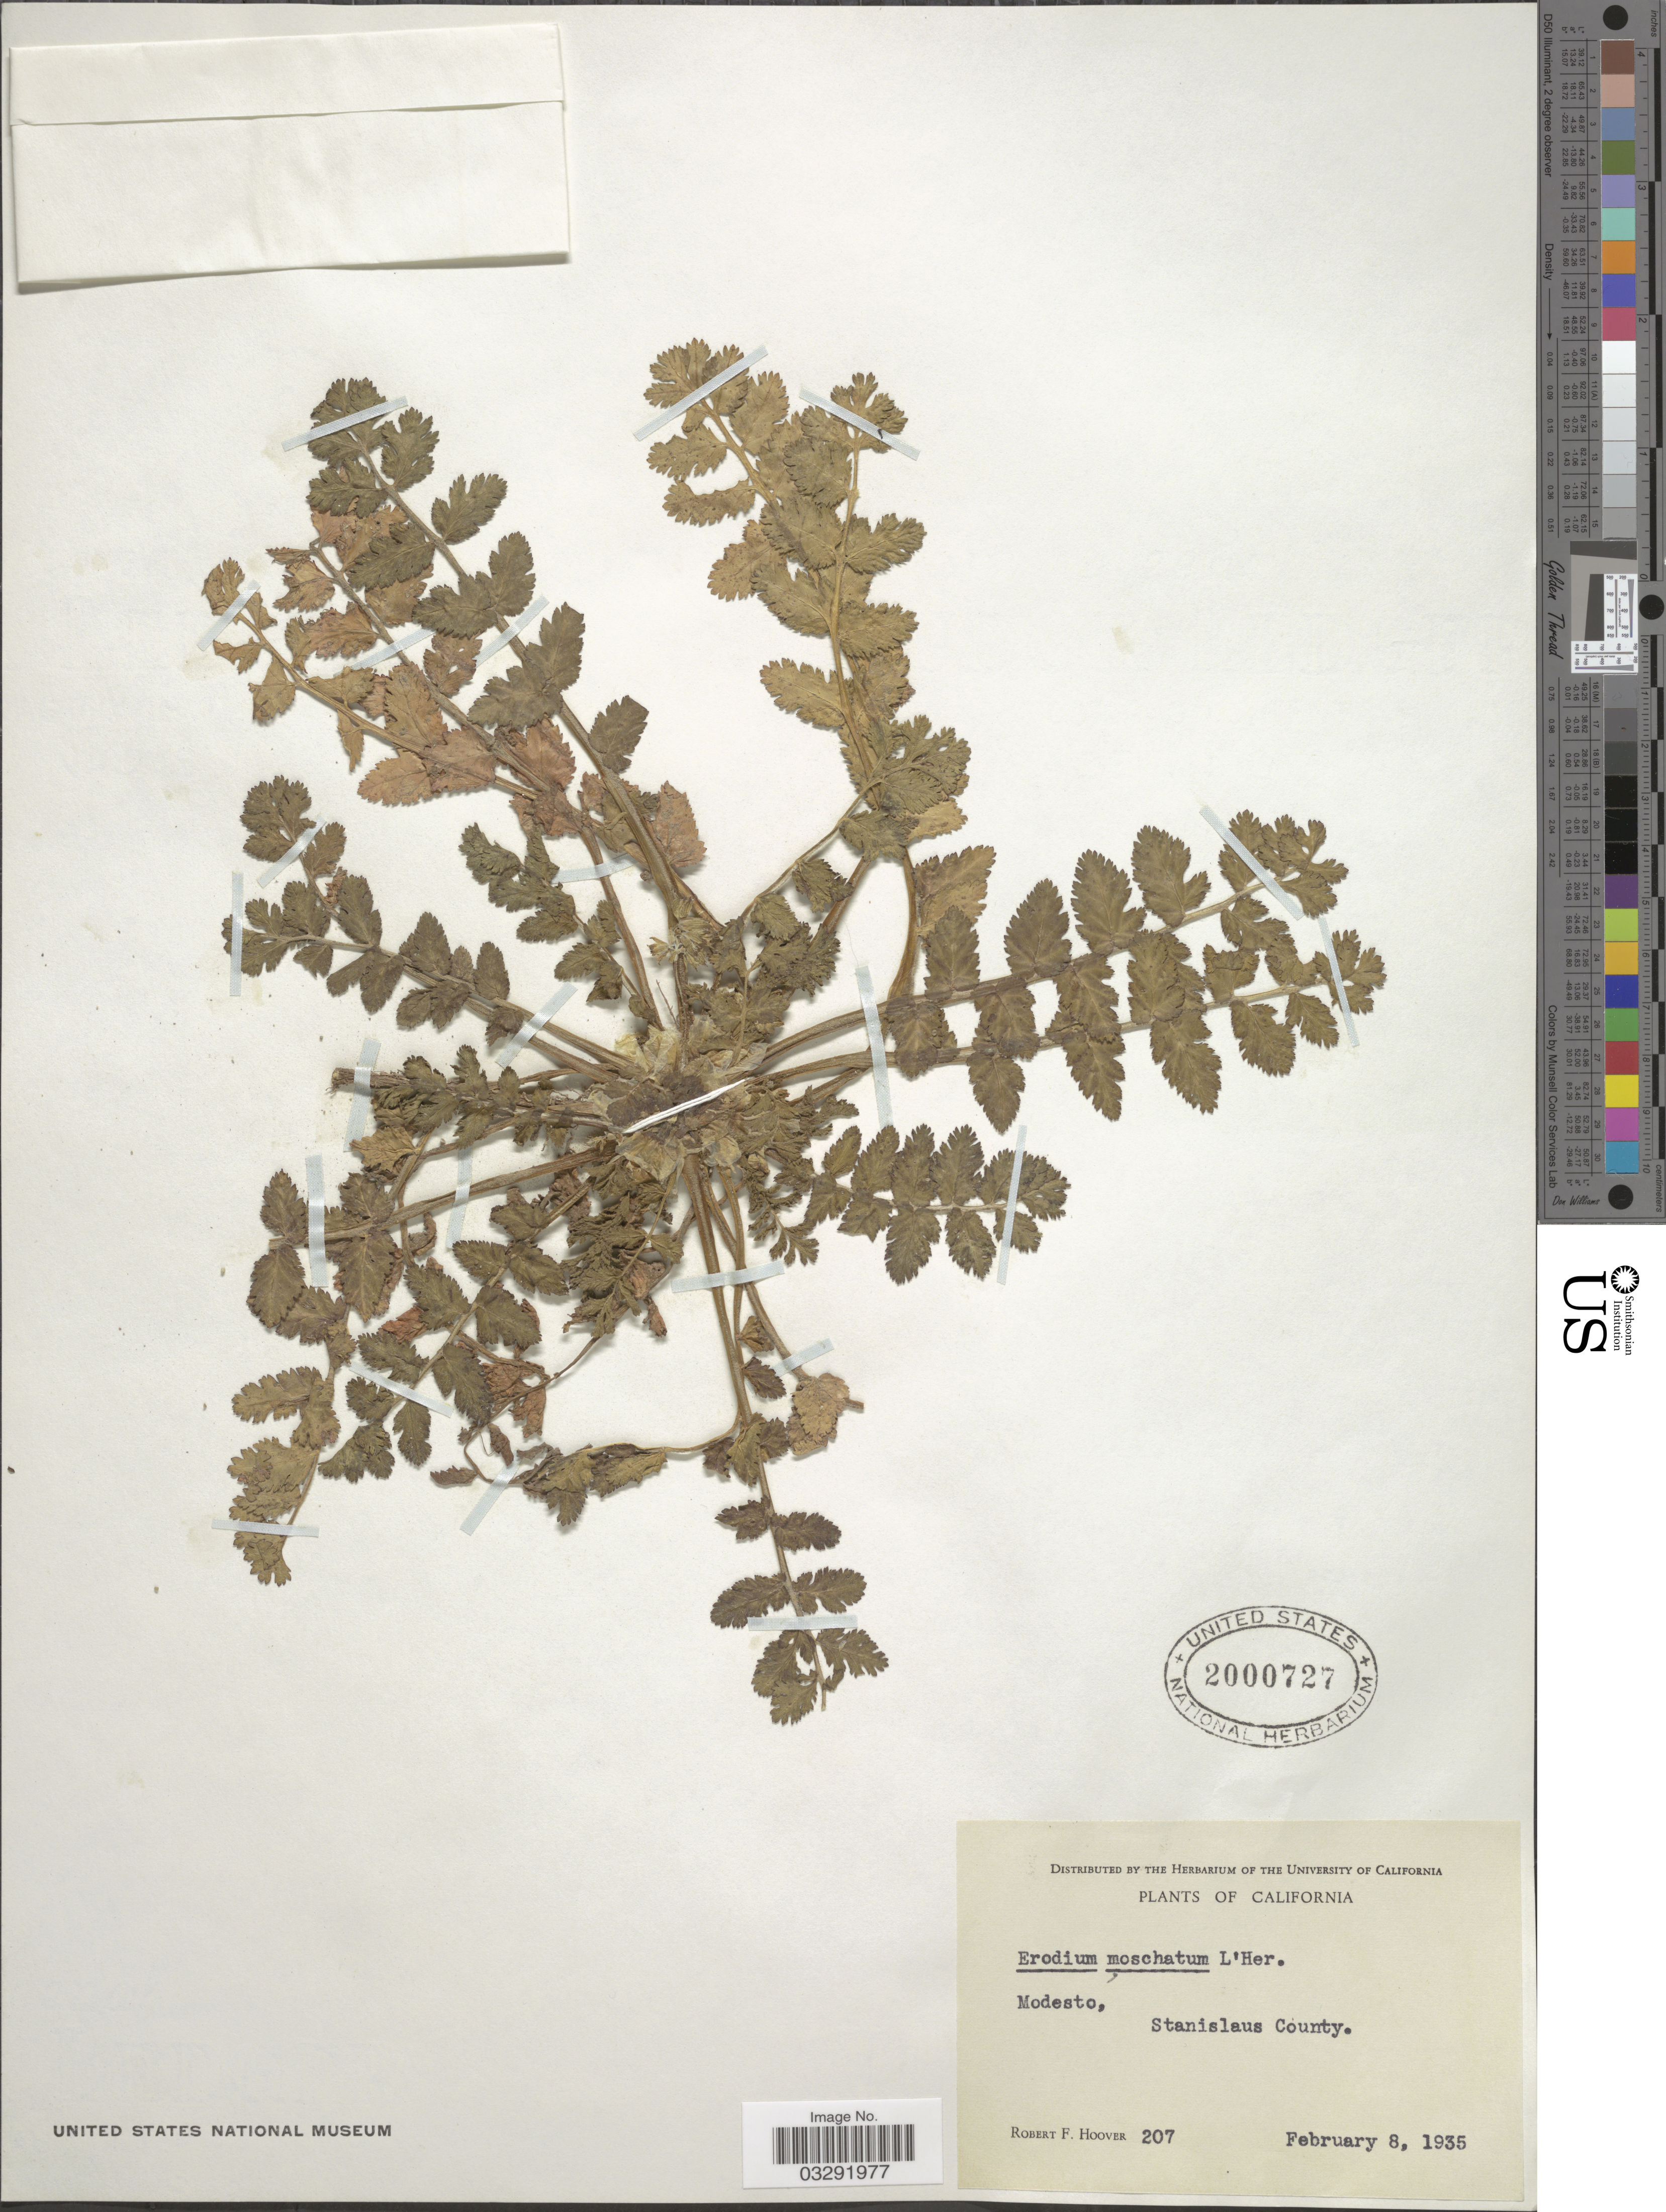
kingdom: Plantae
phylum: Tracheophyta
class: Magnoliopsida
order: Geraniales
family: Geraniaceae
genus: Erodium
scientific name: Erodium moschatum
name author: (L.) L'Hér. ex Aiton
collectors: R. F. Hoover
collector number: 207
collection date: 1935-02-08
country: United States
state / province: California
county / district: Stanislaus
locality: Modesto, Stanislaus County.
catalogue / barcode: US 2000727